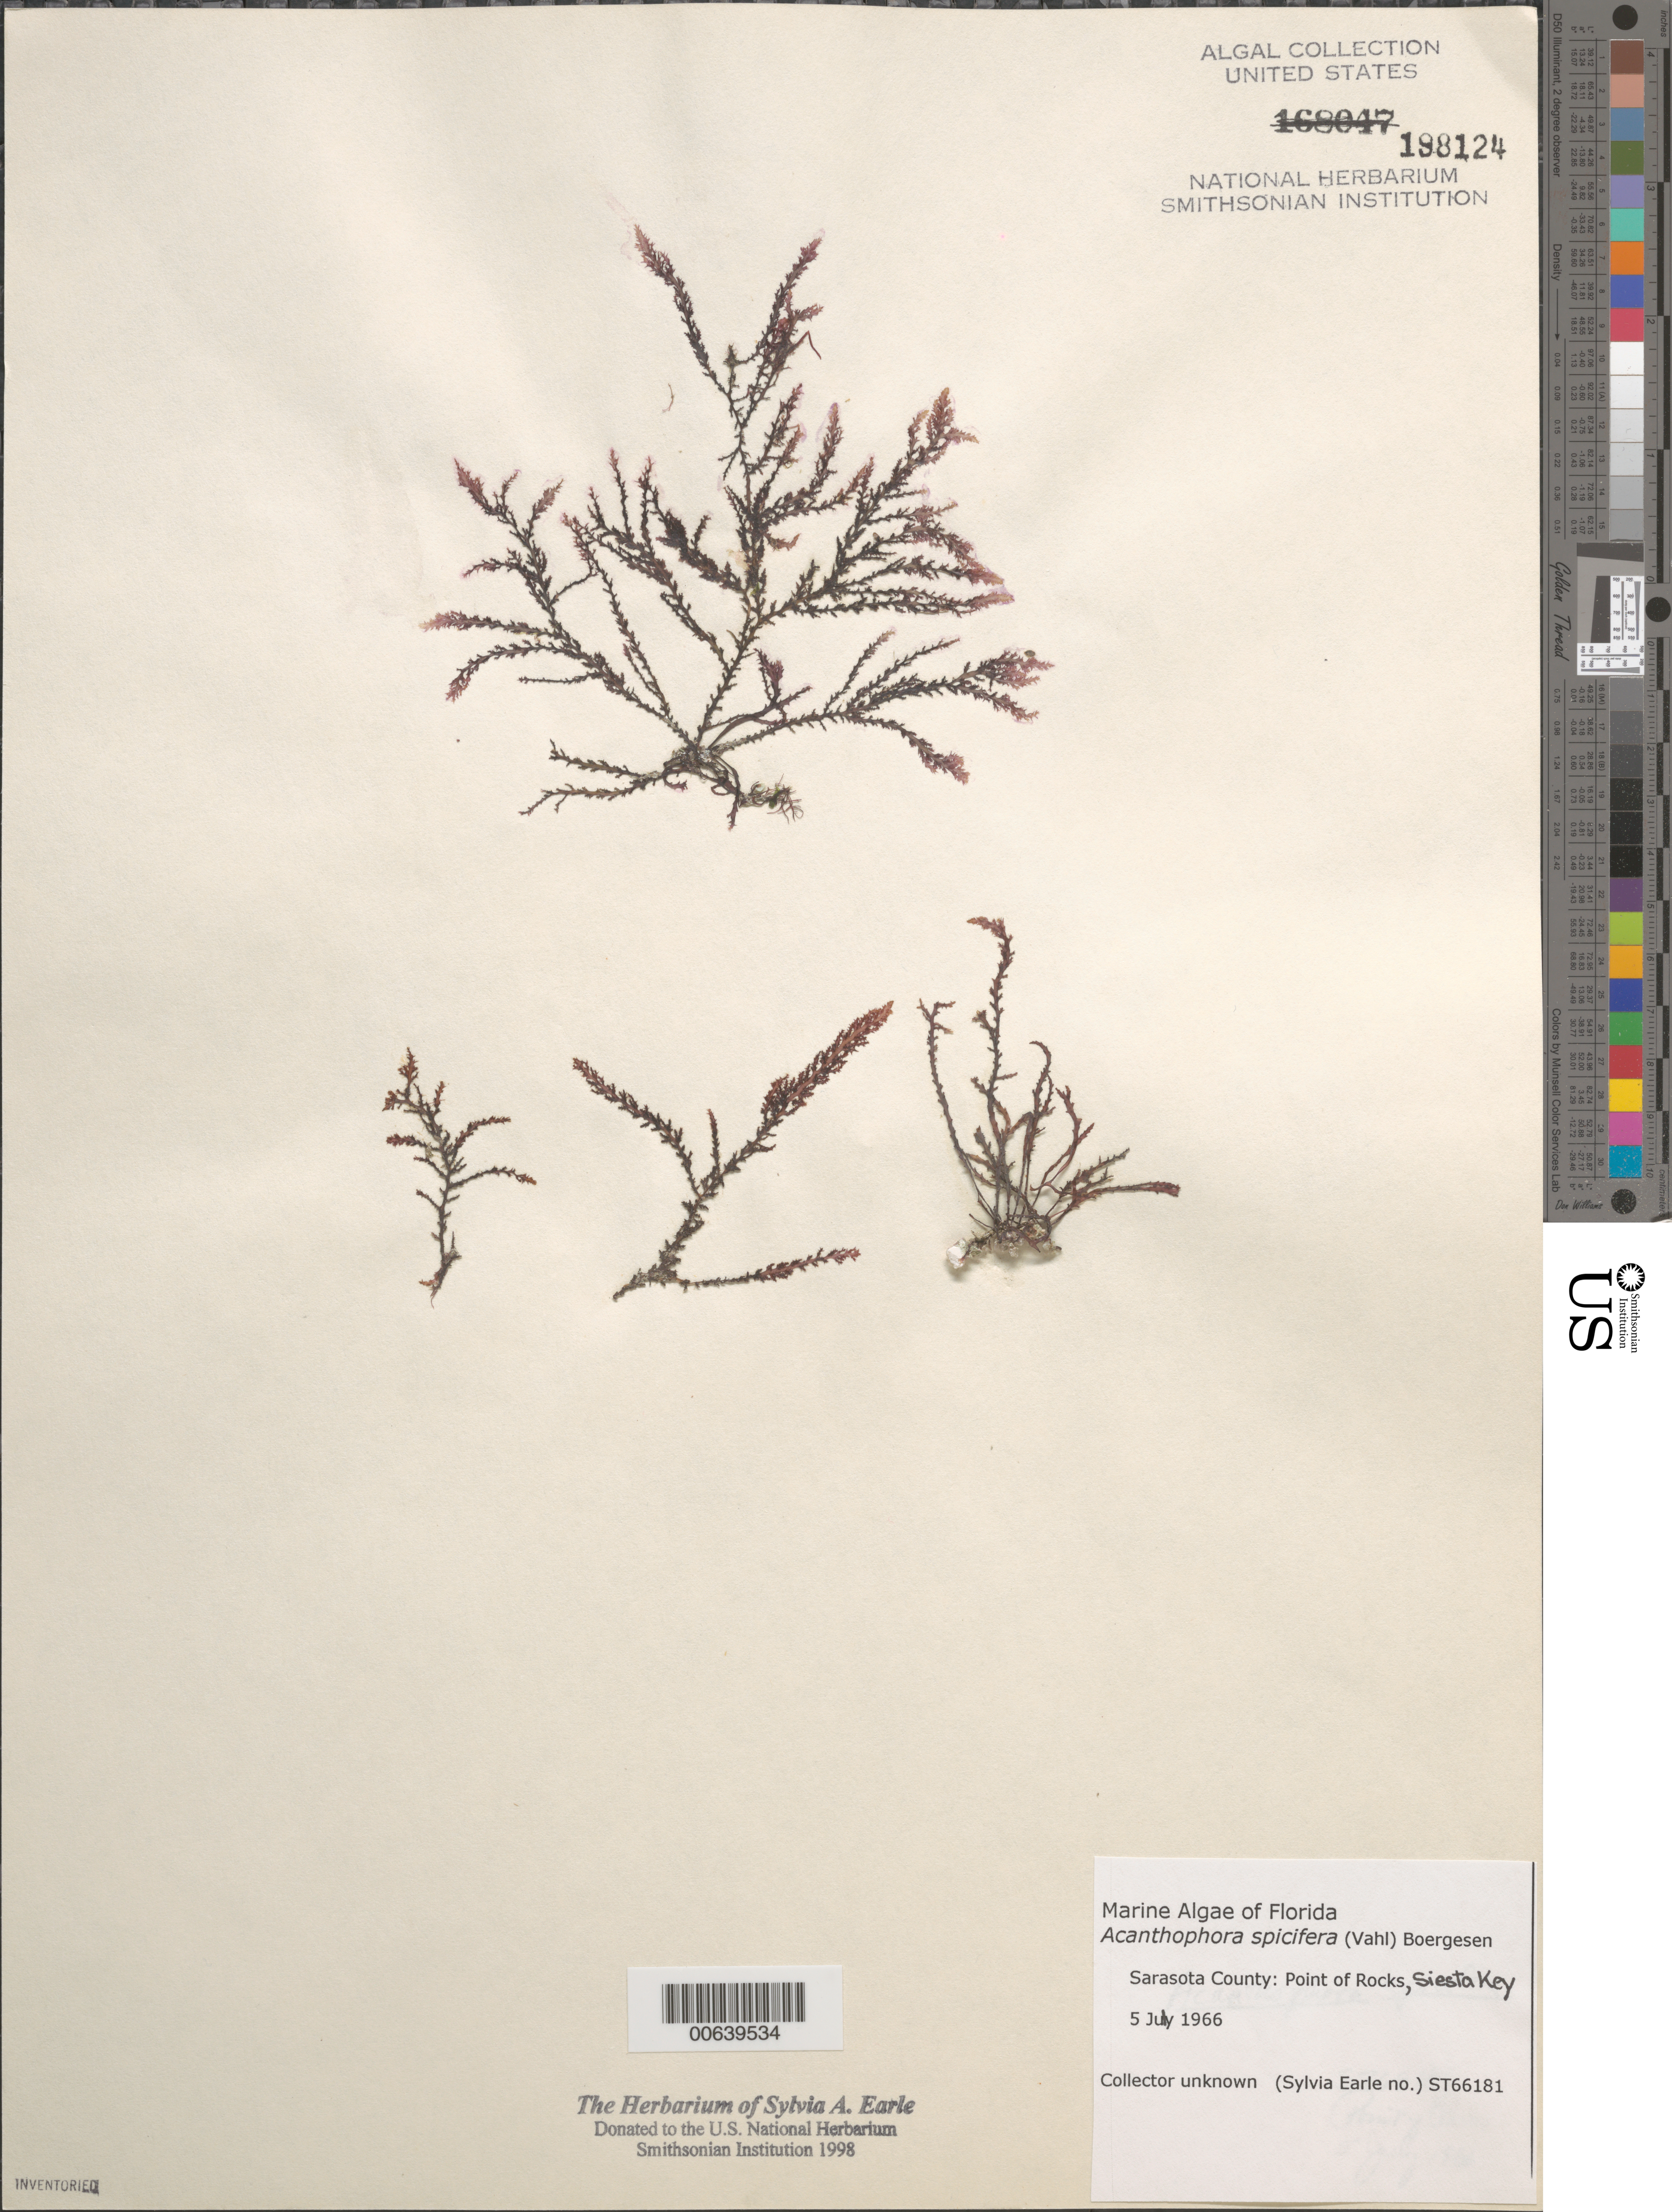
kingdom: Plantae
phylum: Rhodophyta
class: Florideophyceae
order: Ceramiales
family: Rhodomelaceae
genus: Acanthophora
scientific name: Acanthophora spicifera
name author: (Vahl) Børgesen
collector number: ST66181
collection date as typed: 05 Jul 1966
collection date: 1966-07-05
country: United States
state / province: Florida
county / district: Sarasota County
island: Siesta Key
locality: Point of Rocks, Gulf of Mexico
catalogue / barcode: US 198124